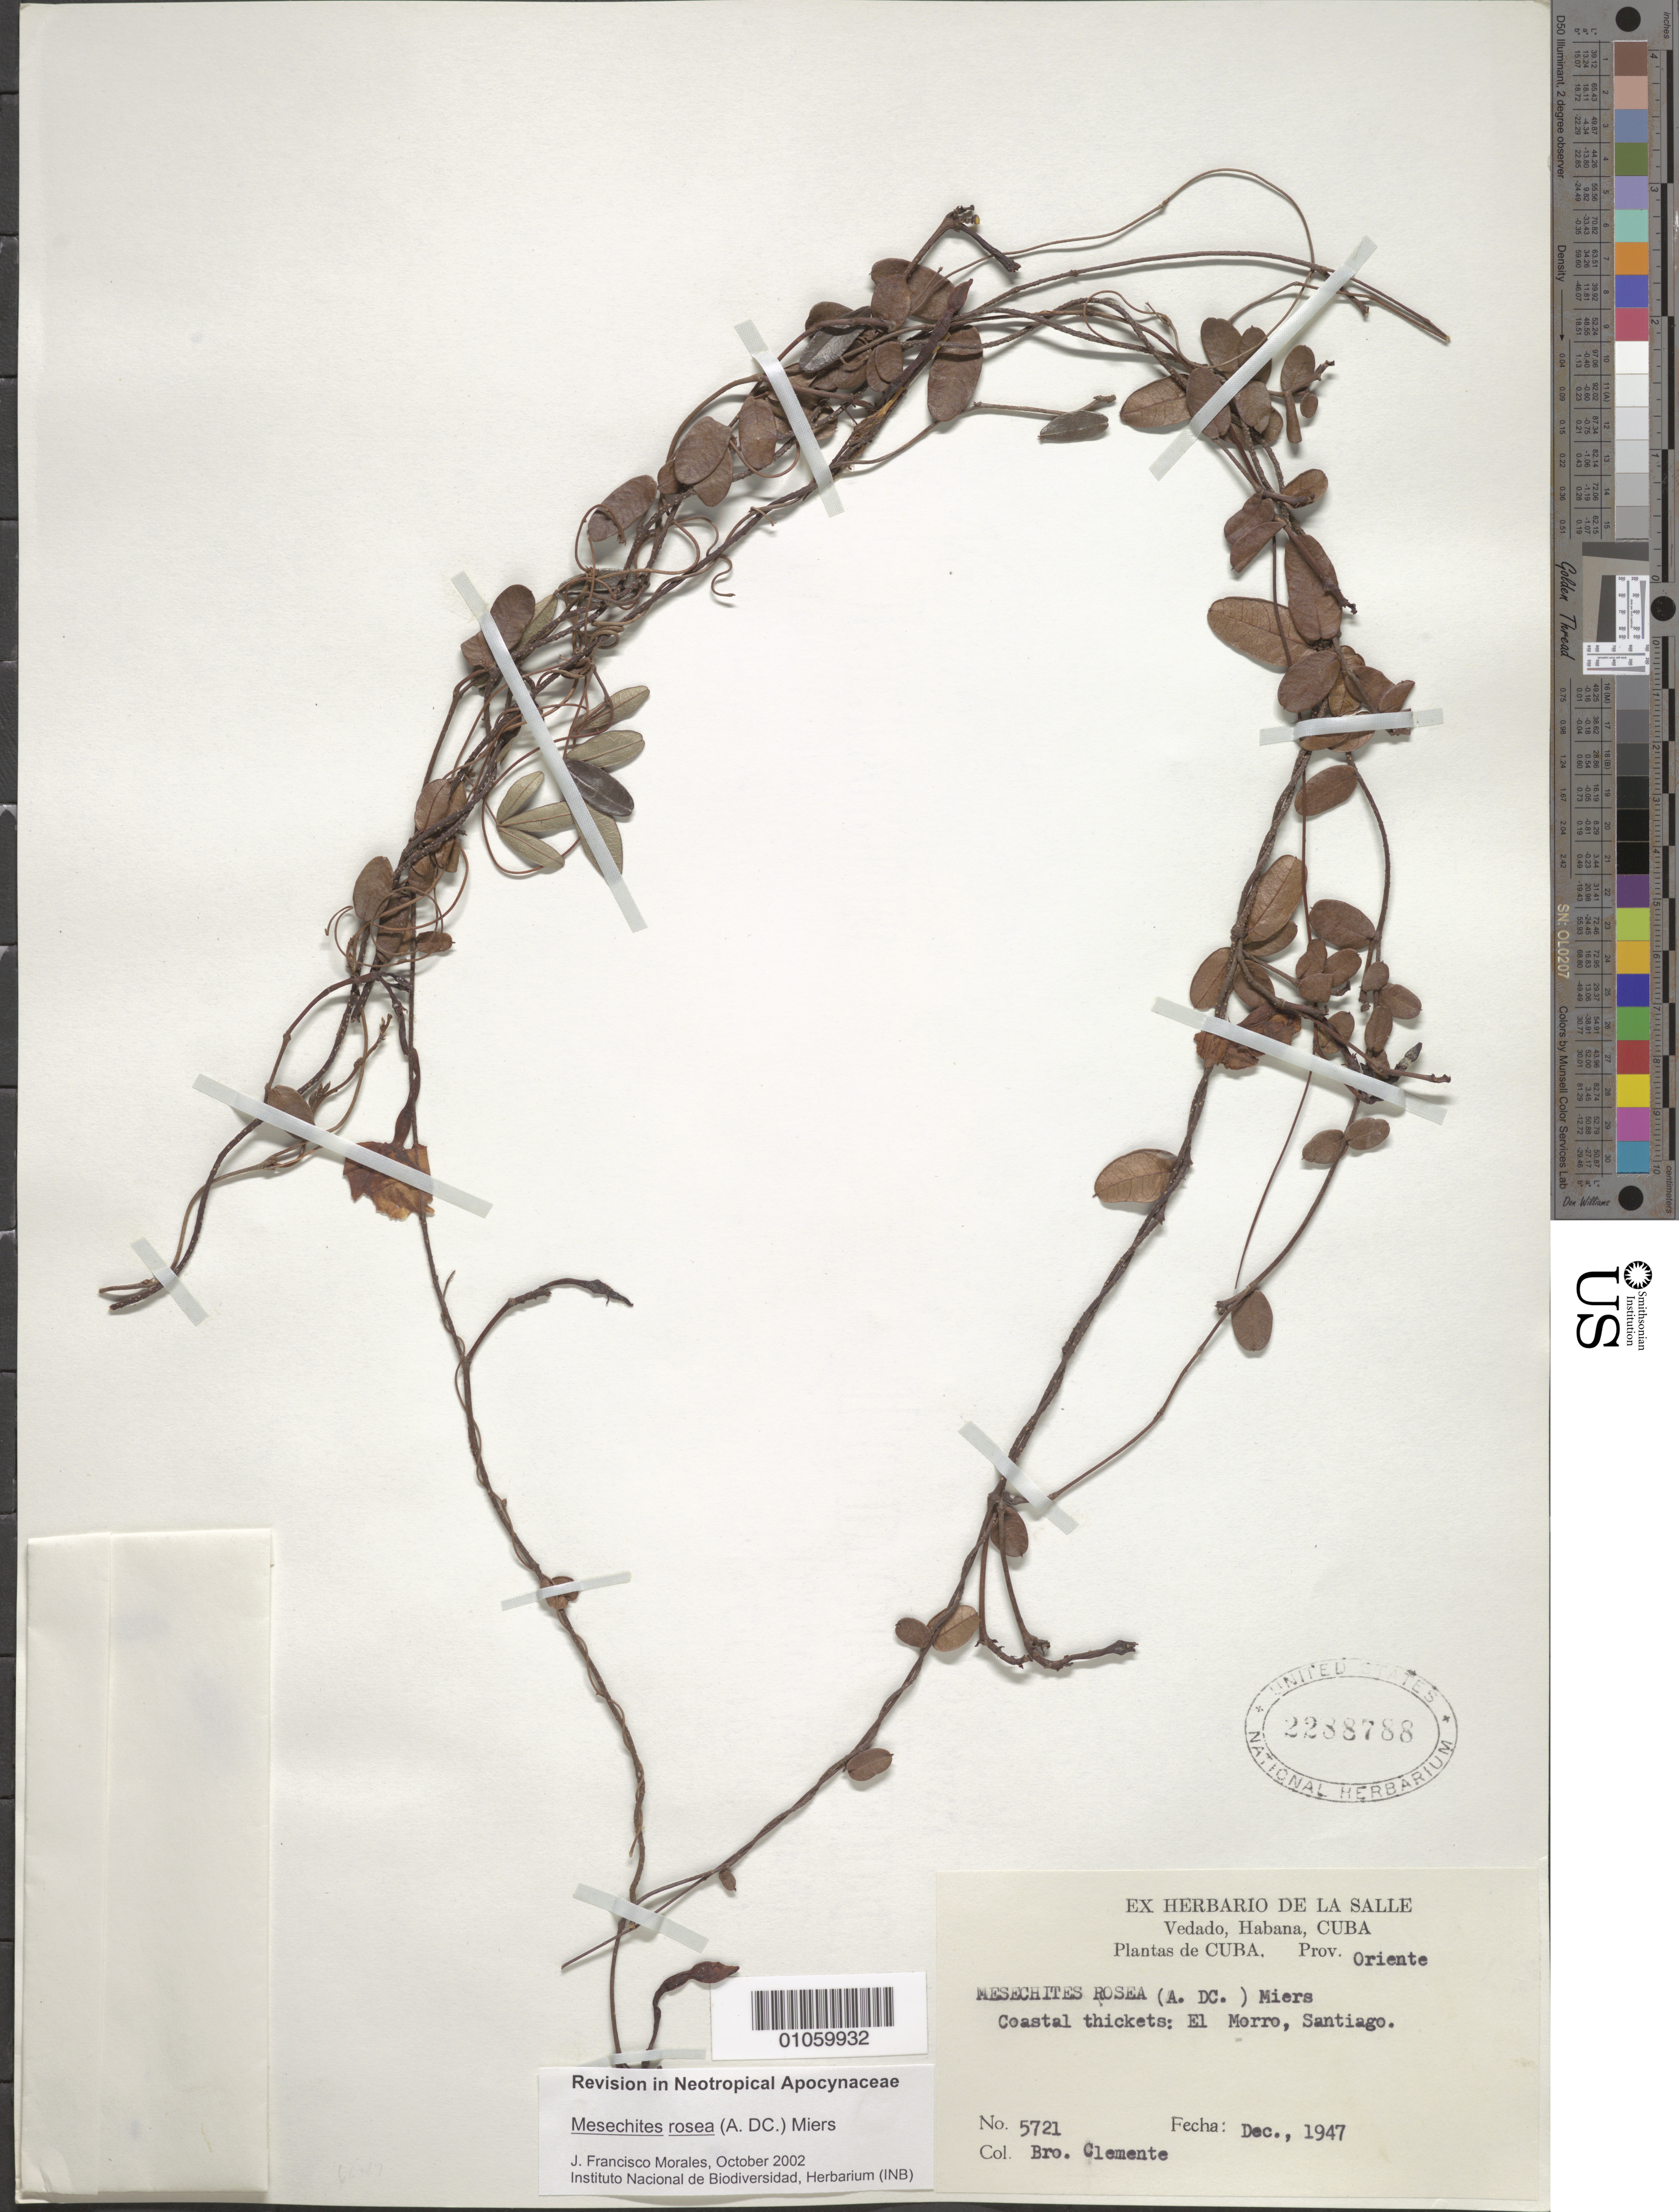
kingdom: Plantae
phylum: Tracheophyta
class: Magnoliopsida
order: Gentianales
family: Apocynaceae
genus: Mesechites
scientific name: Mesechites roseus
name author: (A. DC.) Miers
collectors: Bro. Clemente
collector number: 5721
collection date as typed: Dec 1947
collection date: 1947-12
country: Cuba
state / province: Santiago de Cuba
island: Cuba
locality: Coastal: El Morro, Santiago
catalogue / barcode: US 2288788